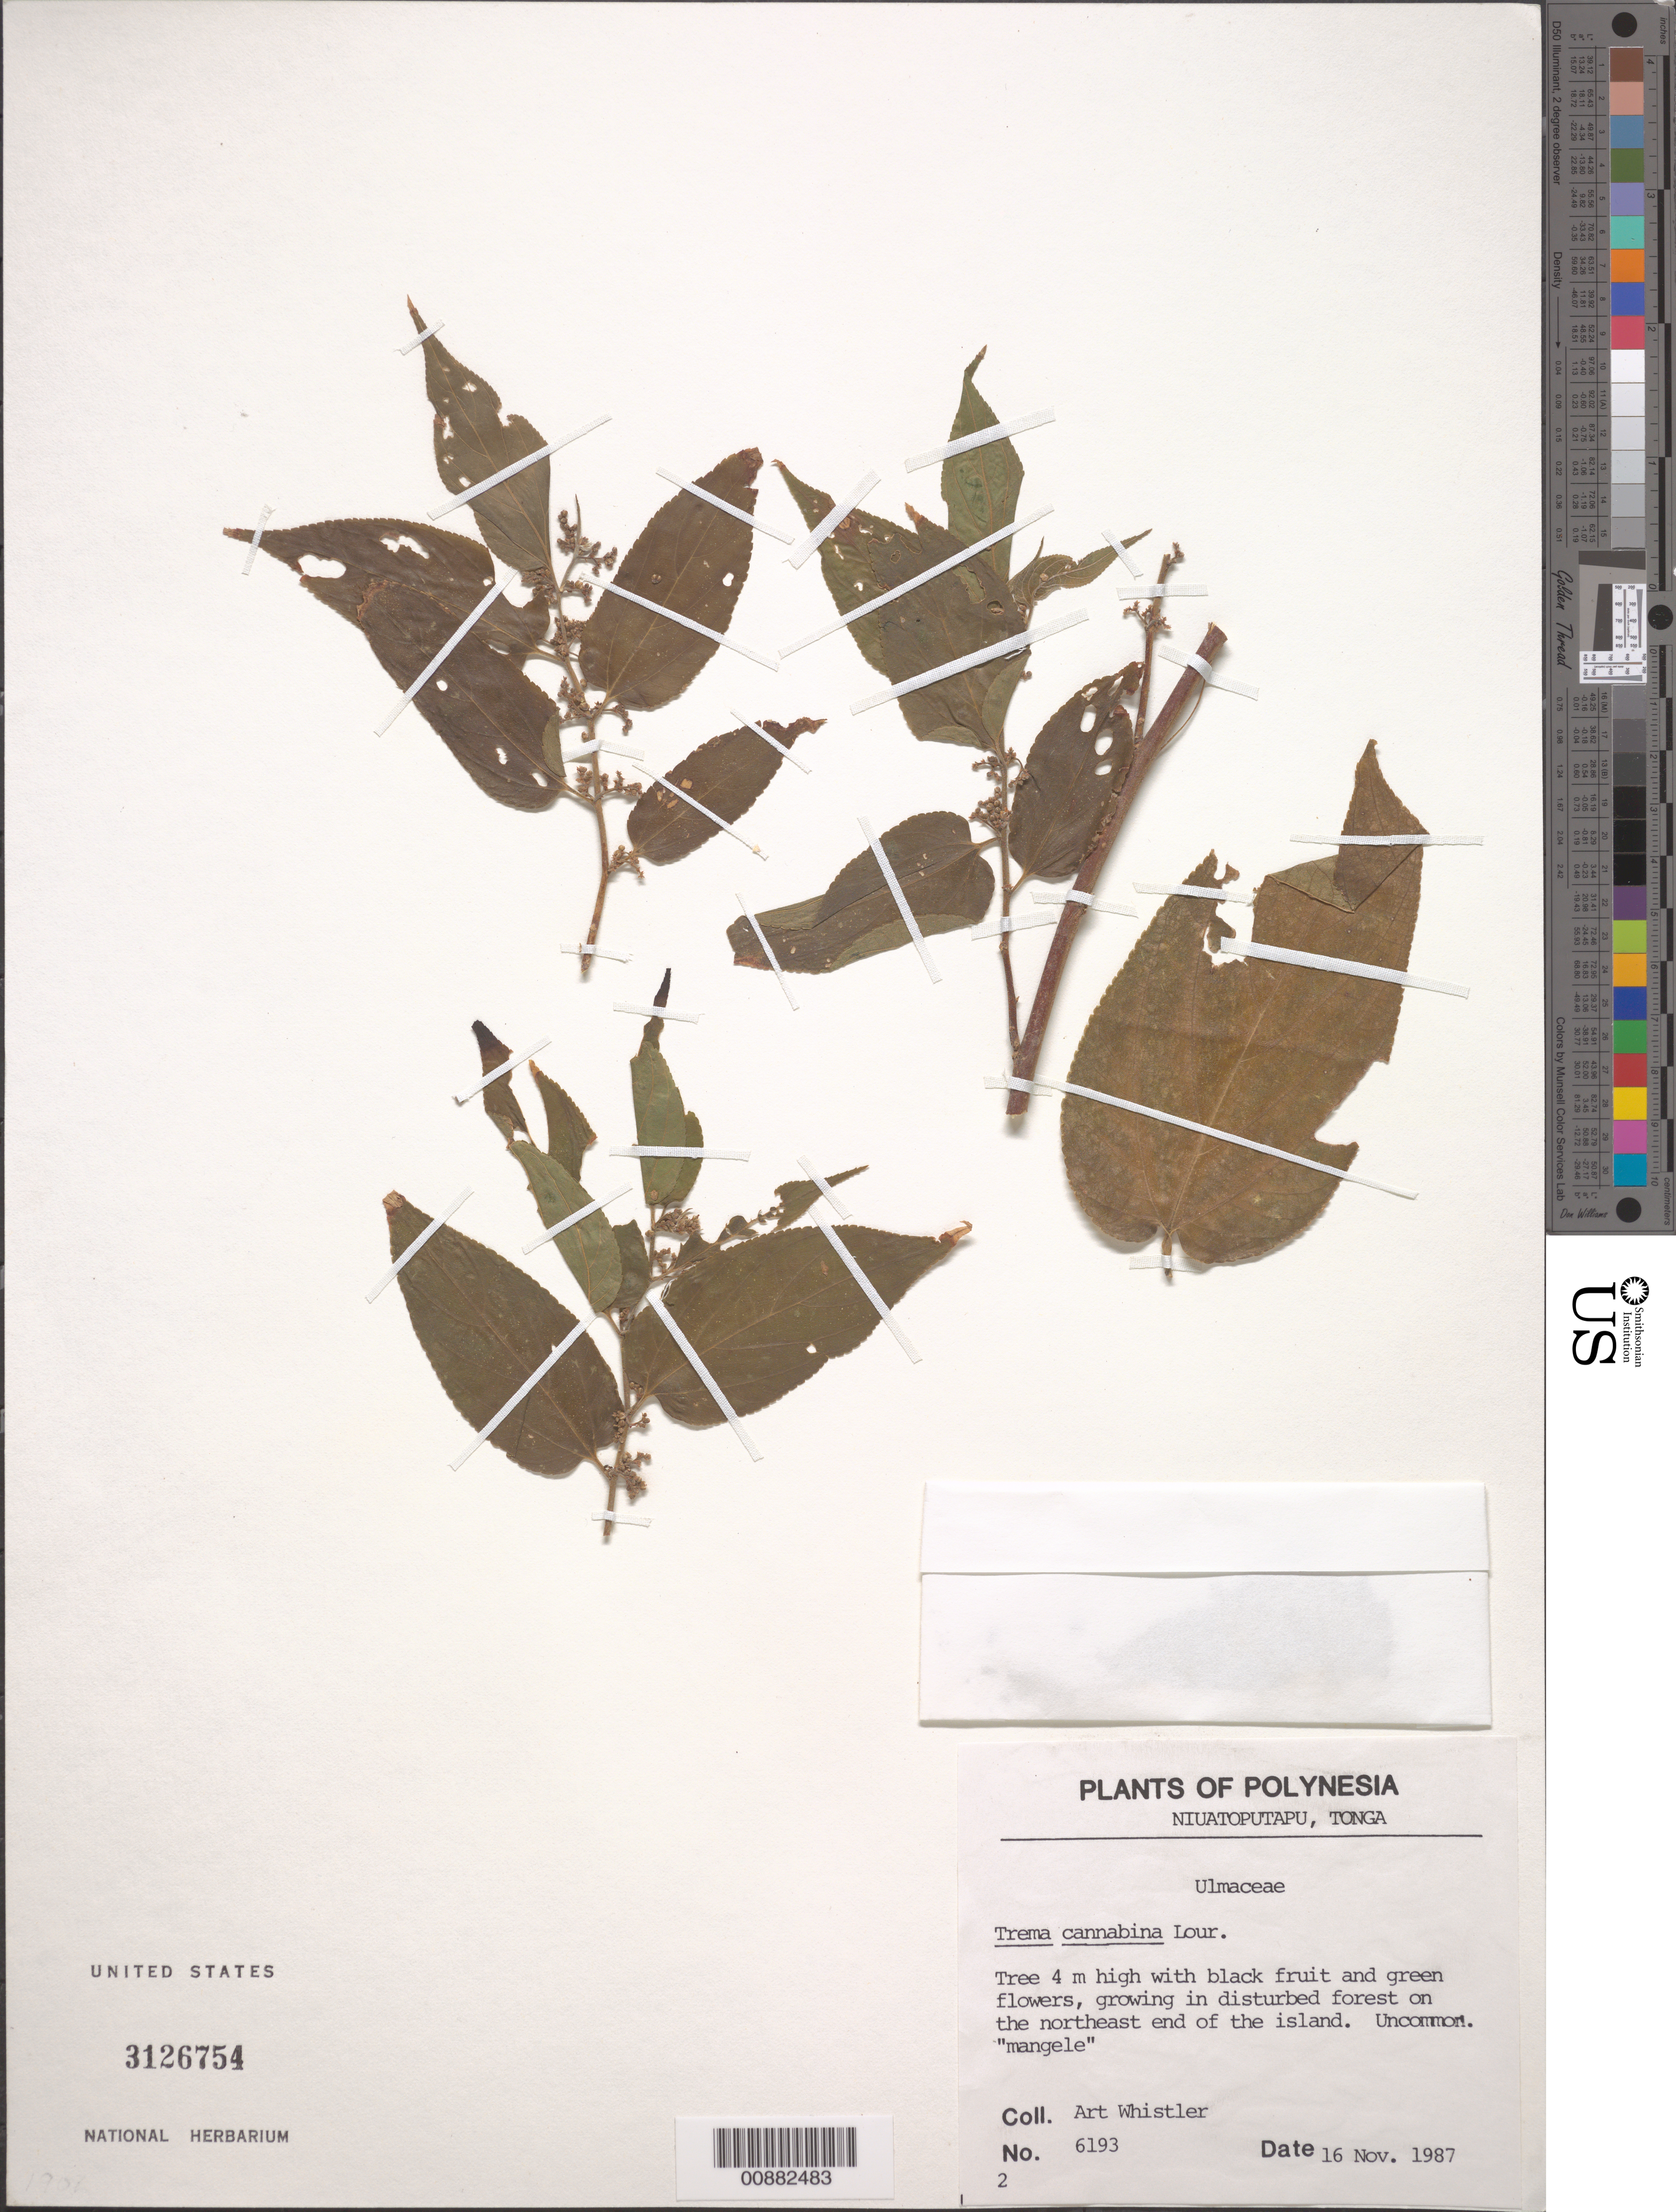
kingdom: Plantae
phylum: Tracheophyta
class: Magnoliopsida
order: Rosales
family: Cannabaceae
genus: Trema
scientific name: Trema cannabina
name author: Lour.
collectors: A. Whistler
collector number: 6193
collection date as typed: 16 Nov 1987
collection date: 1987-11-16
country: Tonga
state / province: Tonga Outliers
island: Niuatoputapu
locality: NE end of the island.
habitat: Growing in disturbed forest.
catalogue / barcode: US 3126754